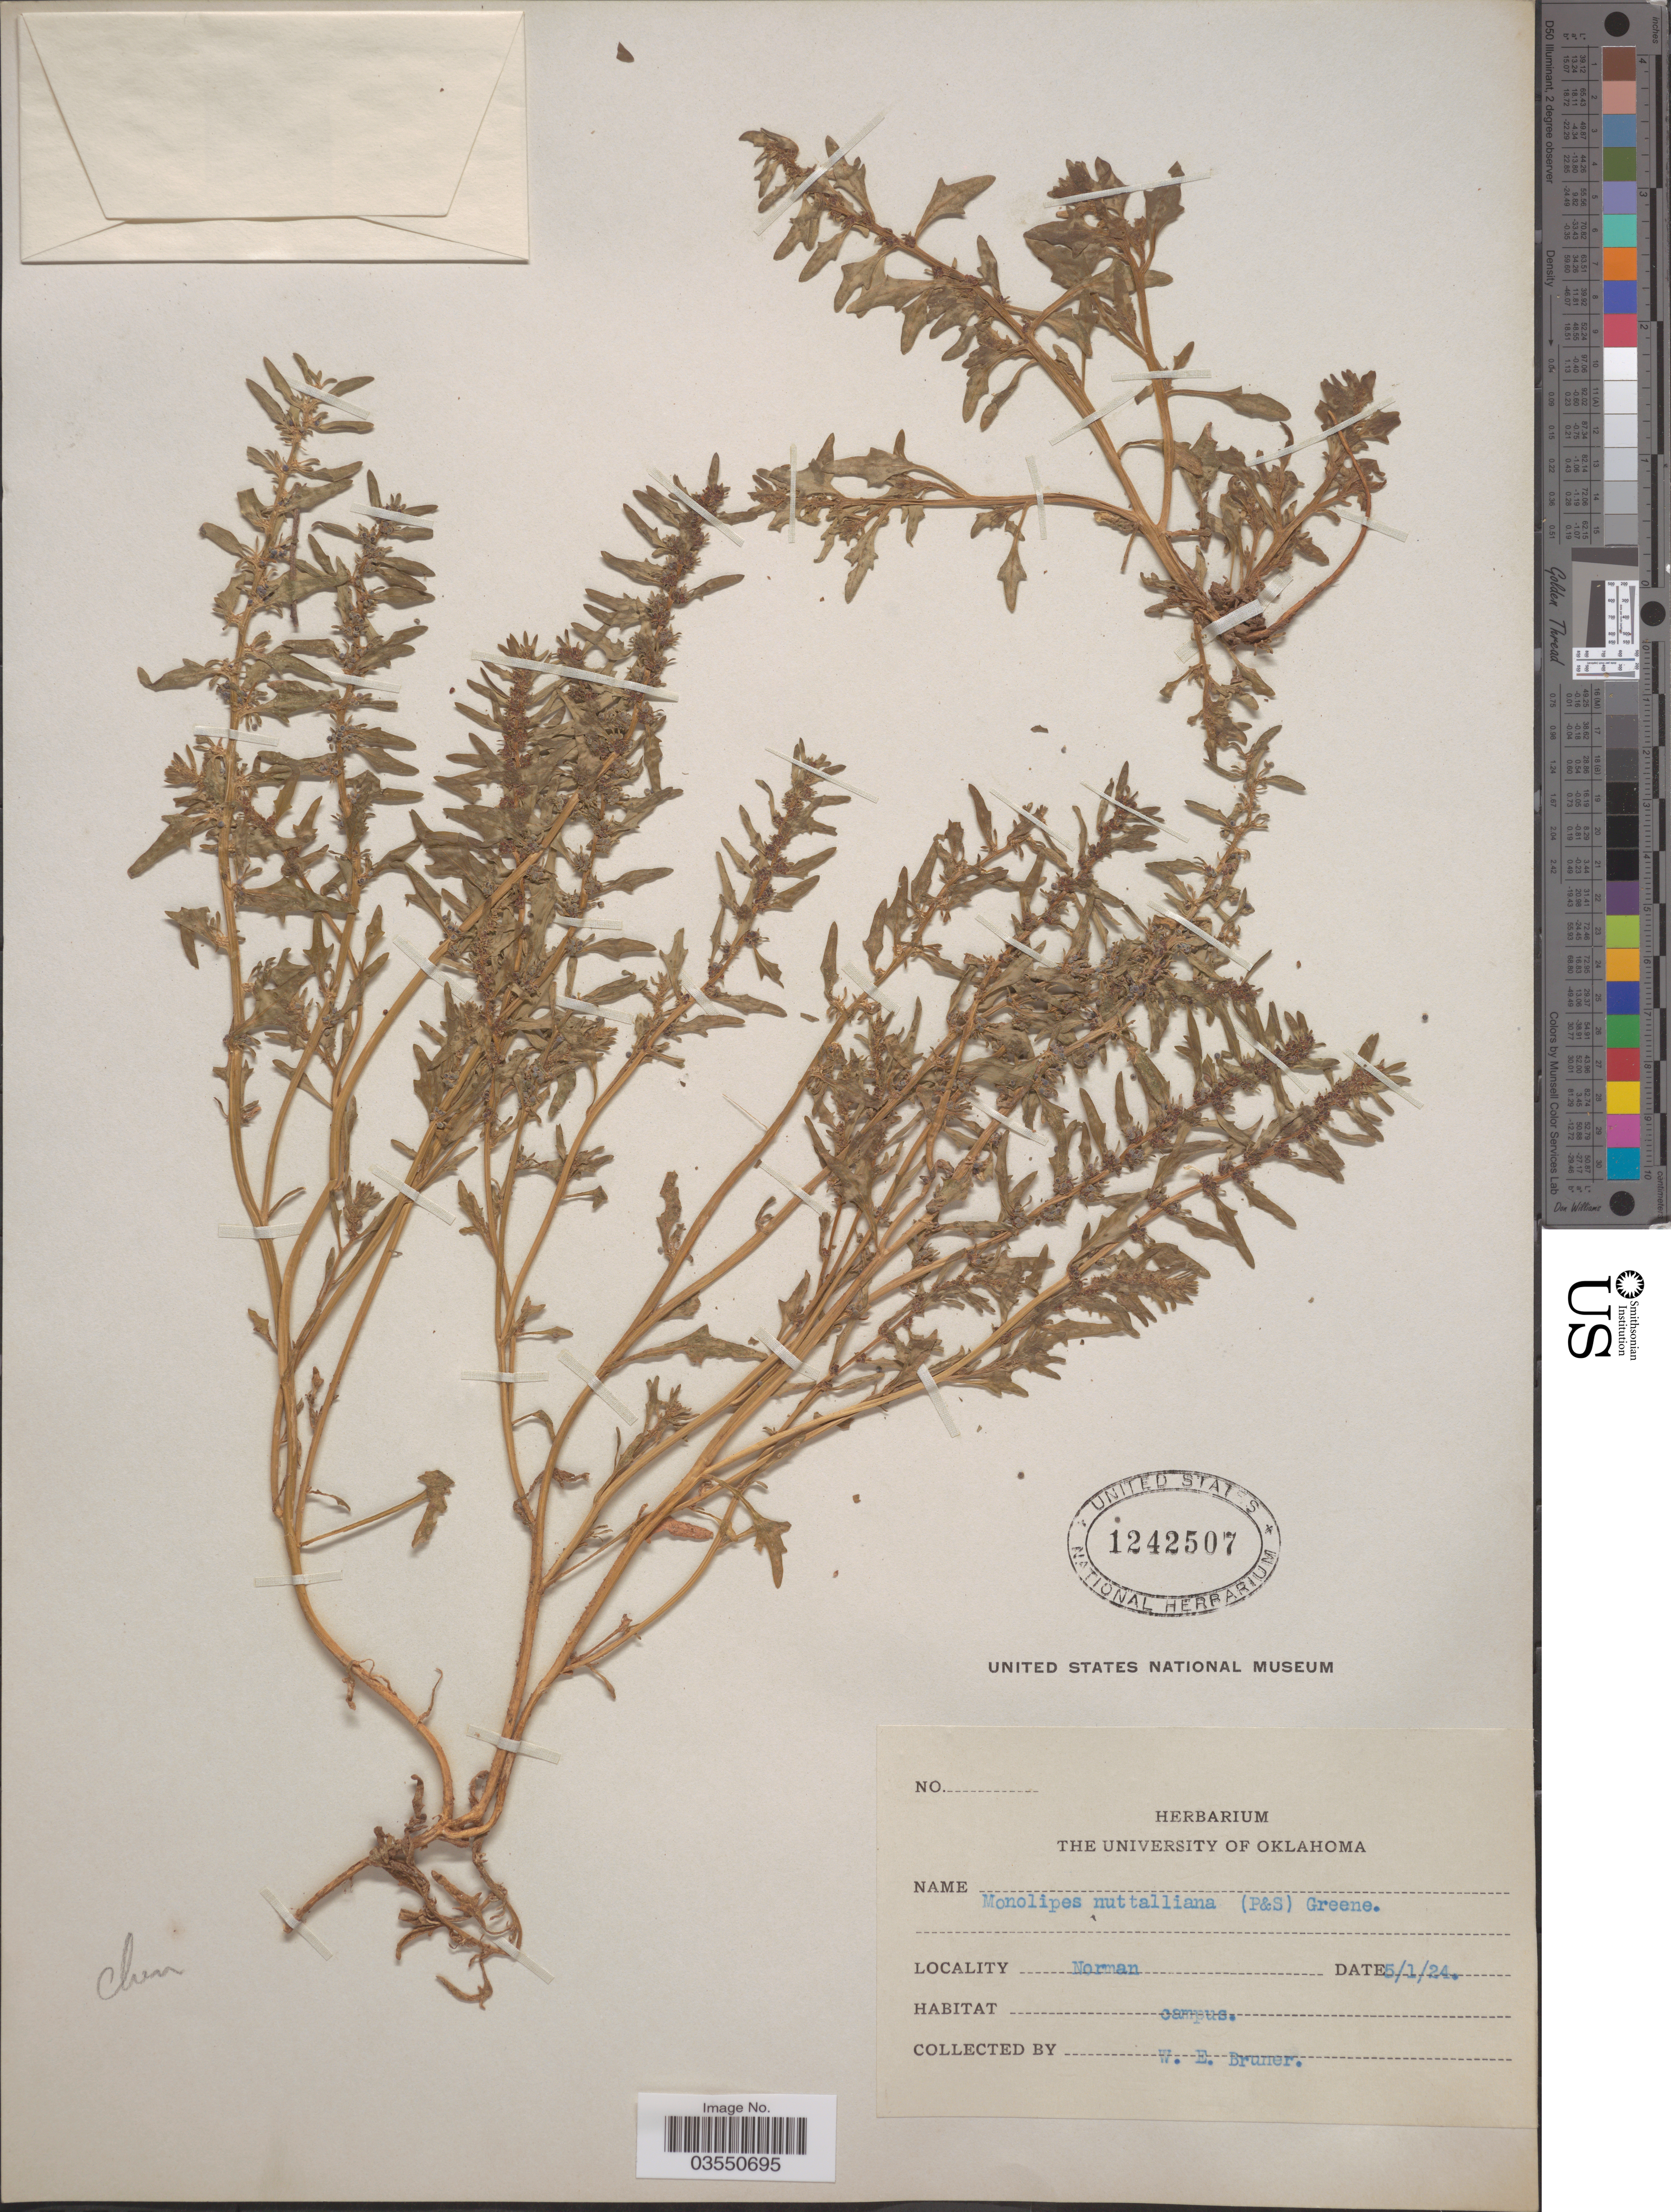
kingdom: Plantae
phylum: Tracheophyta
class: Magnoliopsida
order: Caryophyllales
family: Amaranthaceae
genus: Blitum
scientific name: Blitum nuttallianum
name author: Schult.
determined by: U.S. National Herbarium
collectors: W. Bruner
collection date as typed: Transcribed d/m/y: 1/5/24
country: United States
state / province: Oklahoma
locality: Norman. Campus.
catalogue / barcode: US 1242507